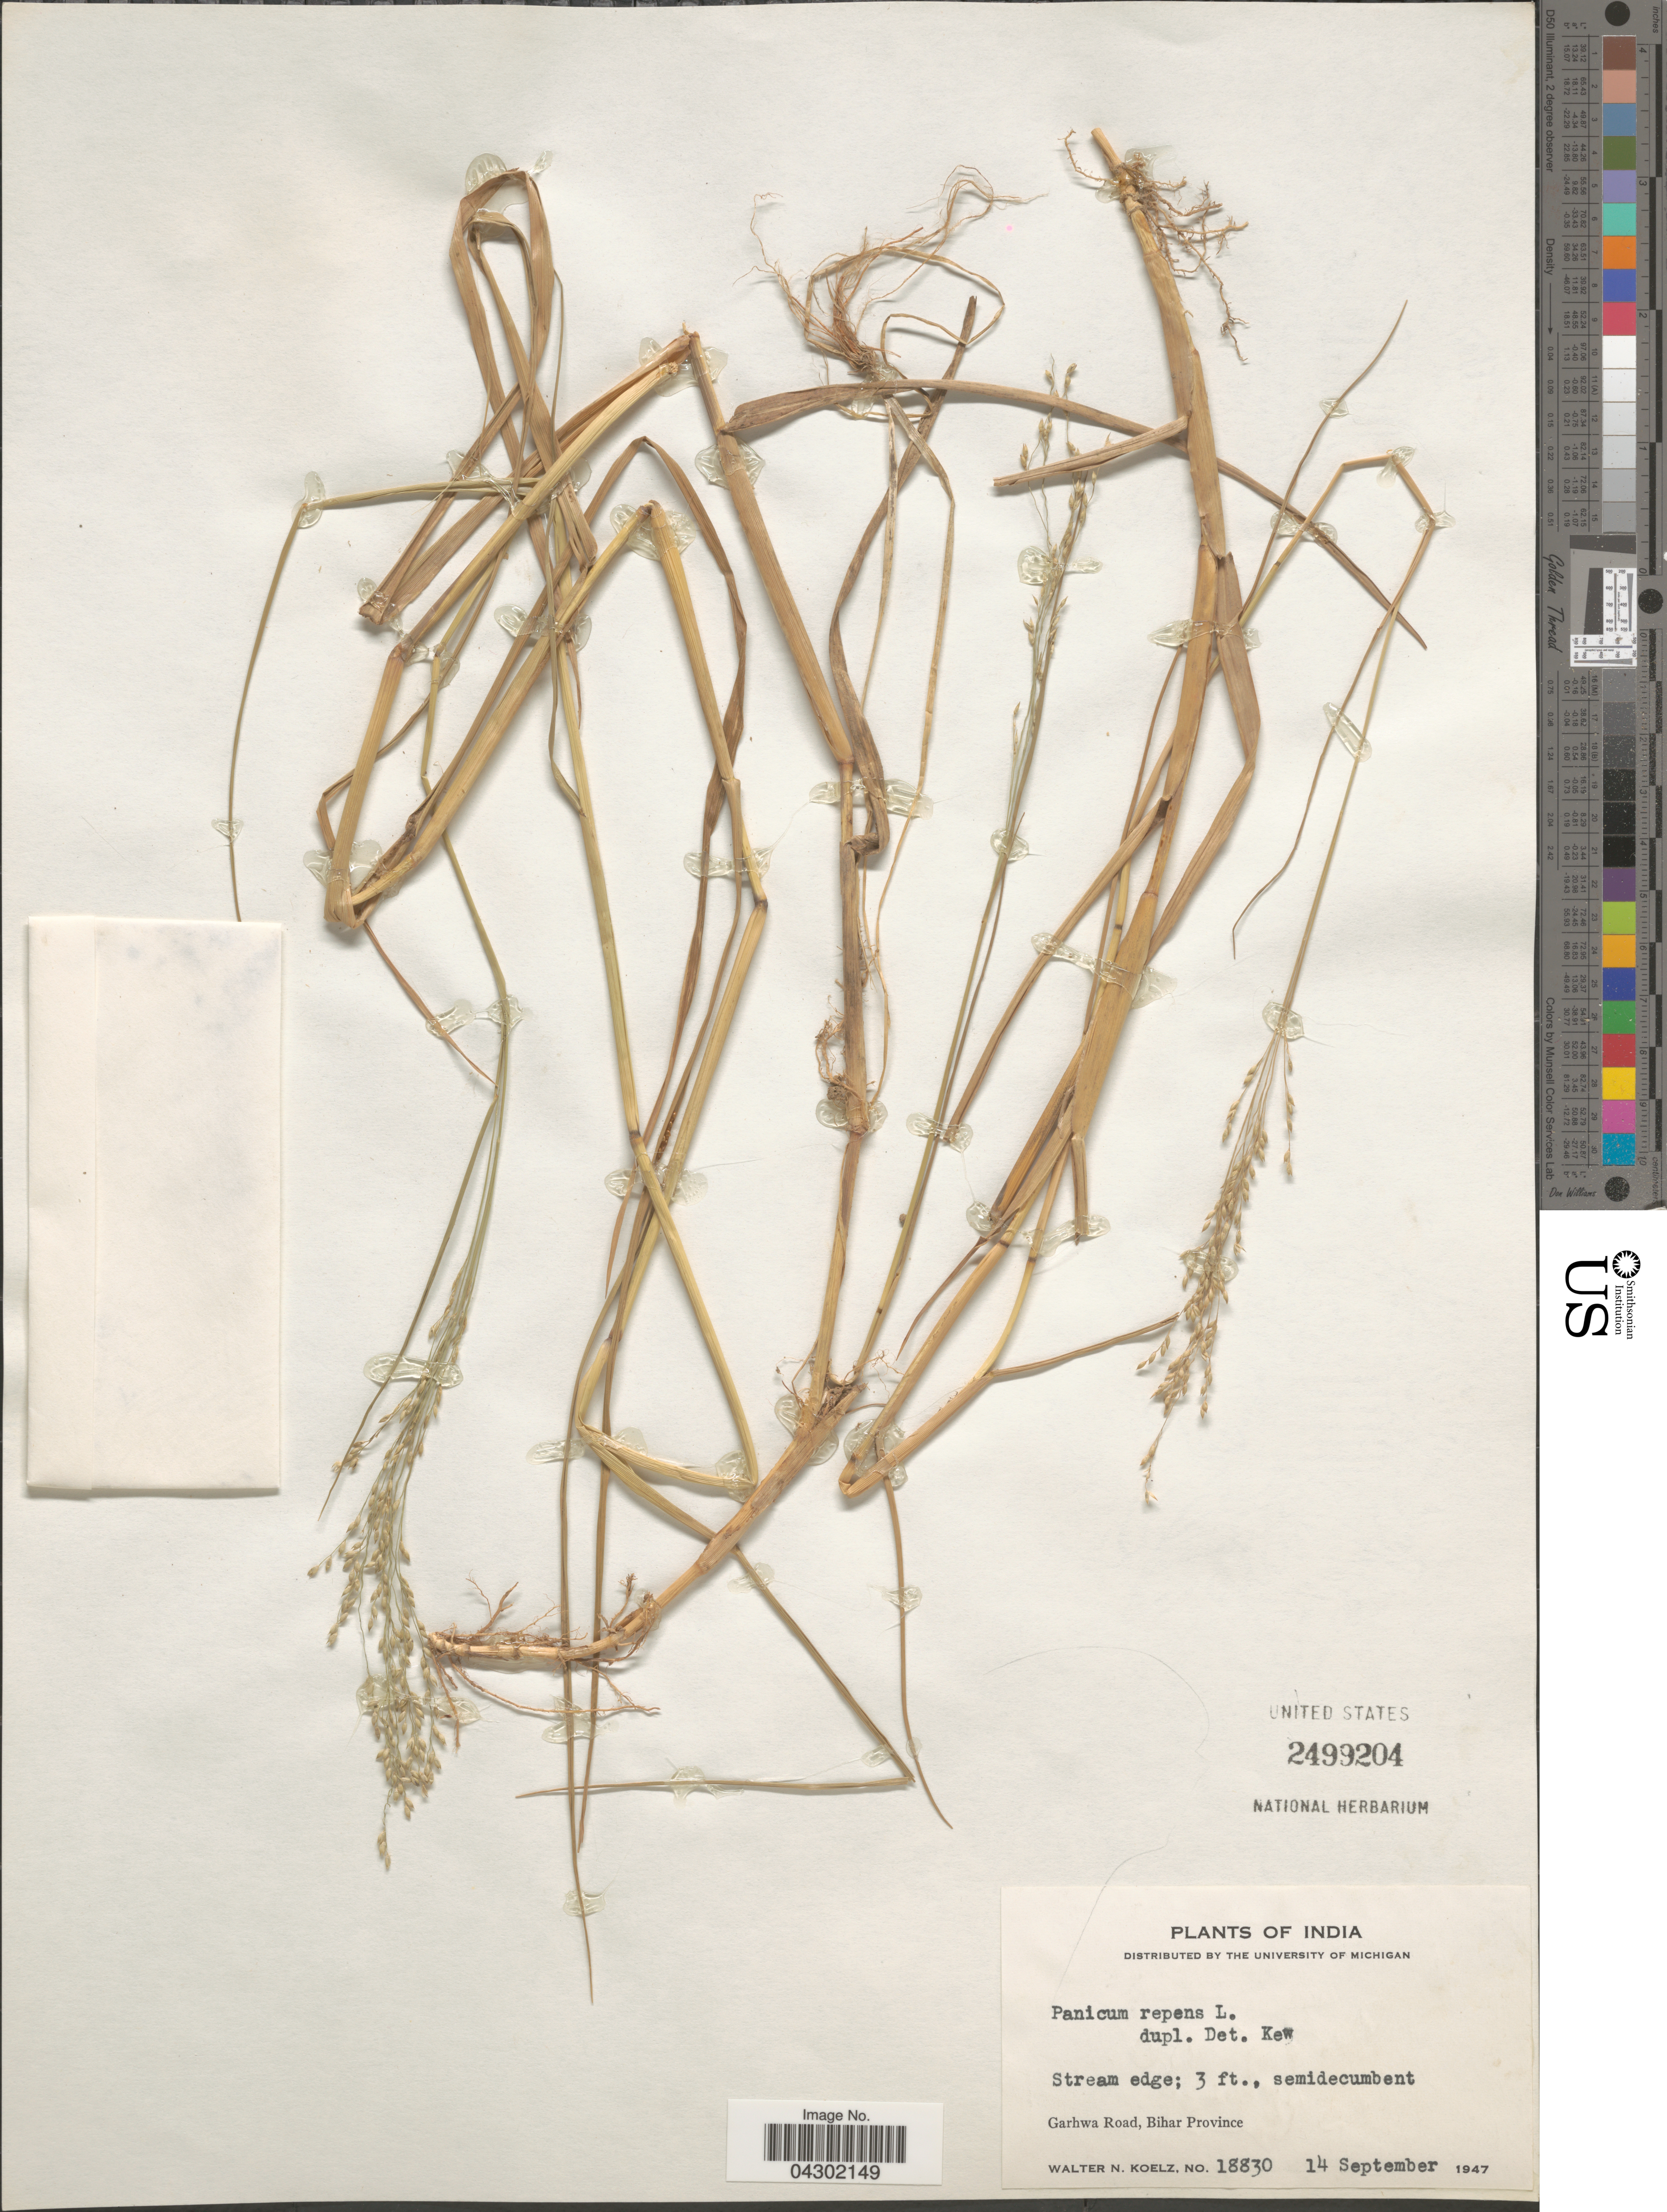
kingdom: Plantae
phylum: Tracheophyta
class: Liliopsida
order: Poales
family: Poaceae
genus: Panicum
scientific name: Panicum repens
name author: L.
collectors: W. N. Koelz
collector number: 18830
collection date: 1947-09-14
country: India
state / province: Bihar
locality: Garhwa Road.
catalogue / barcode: US 2499204